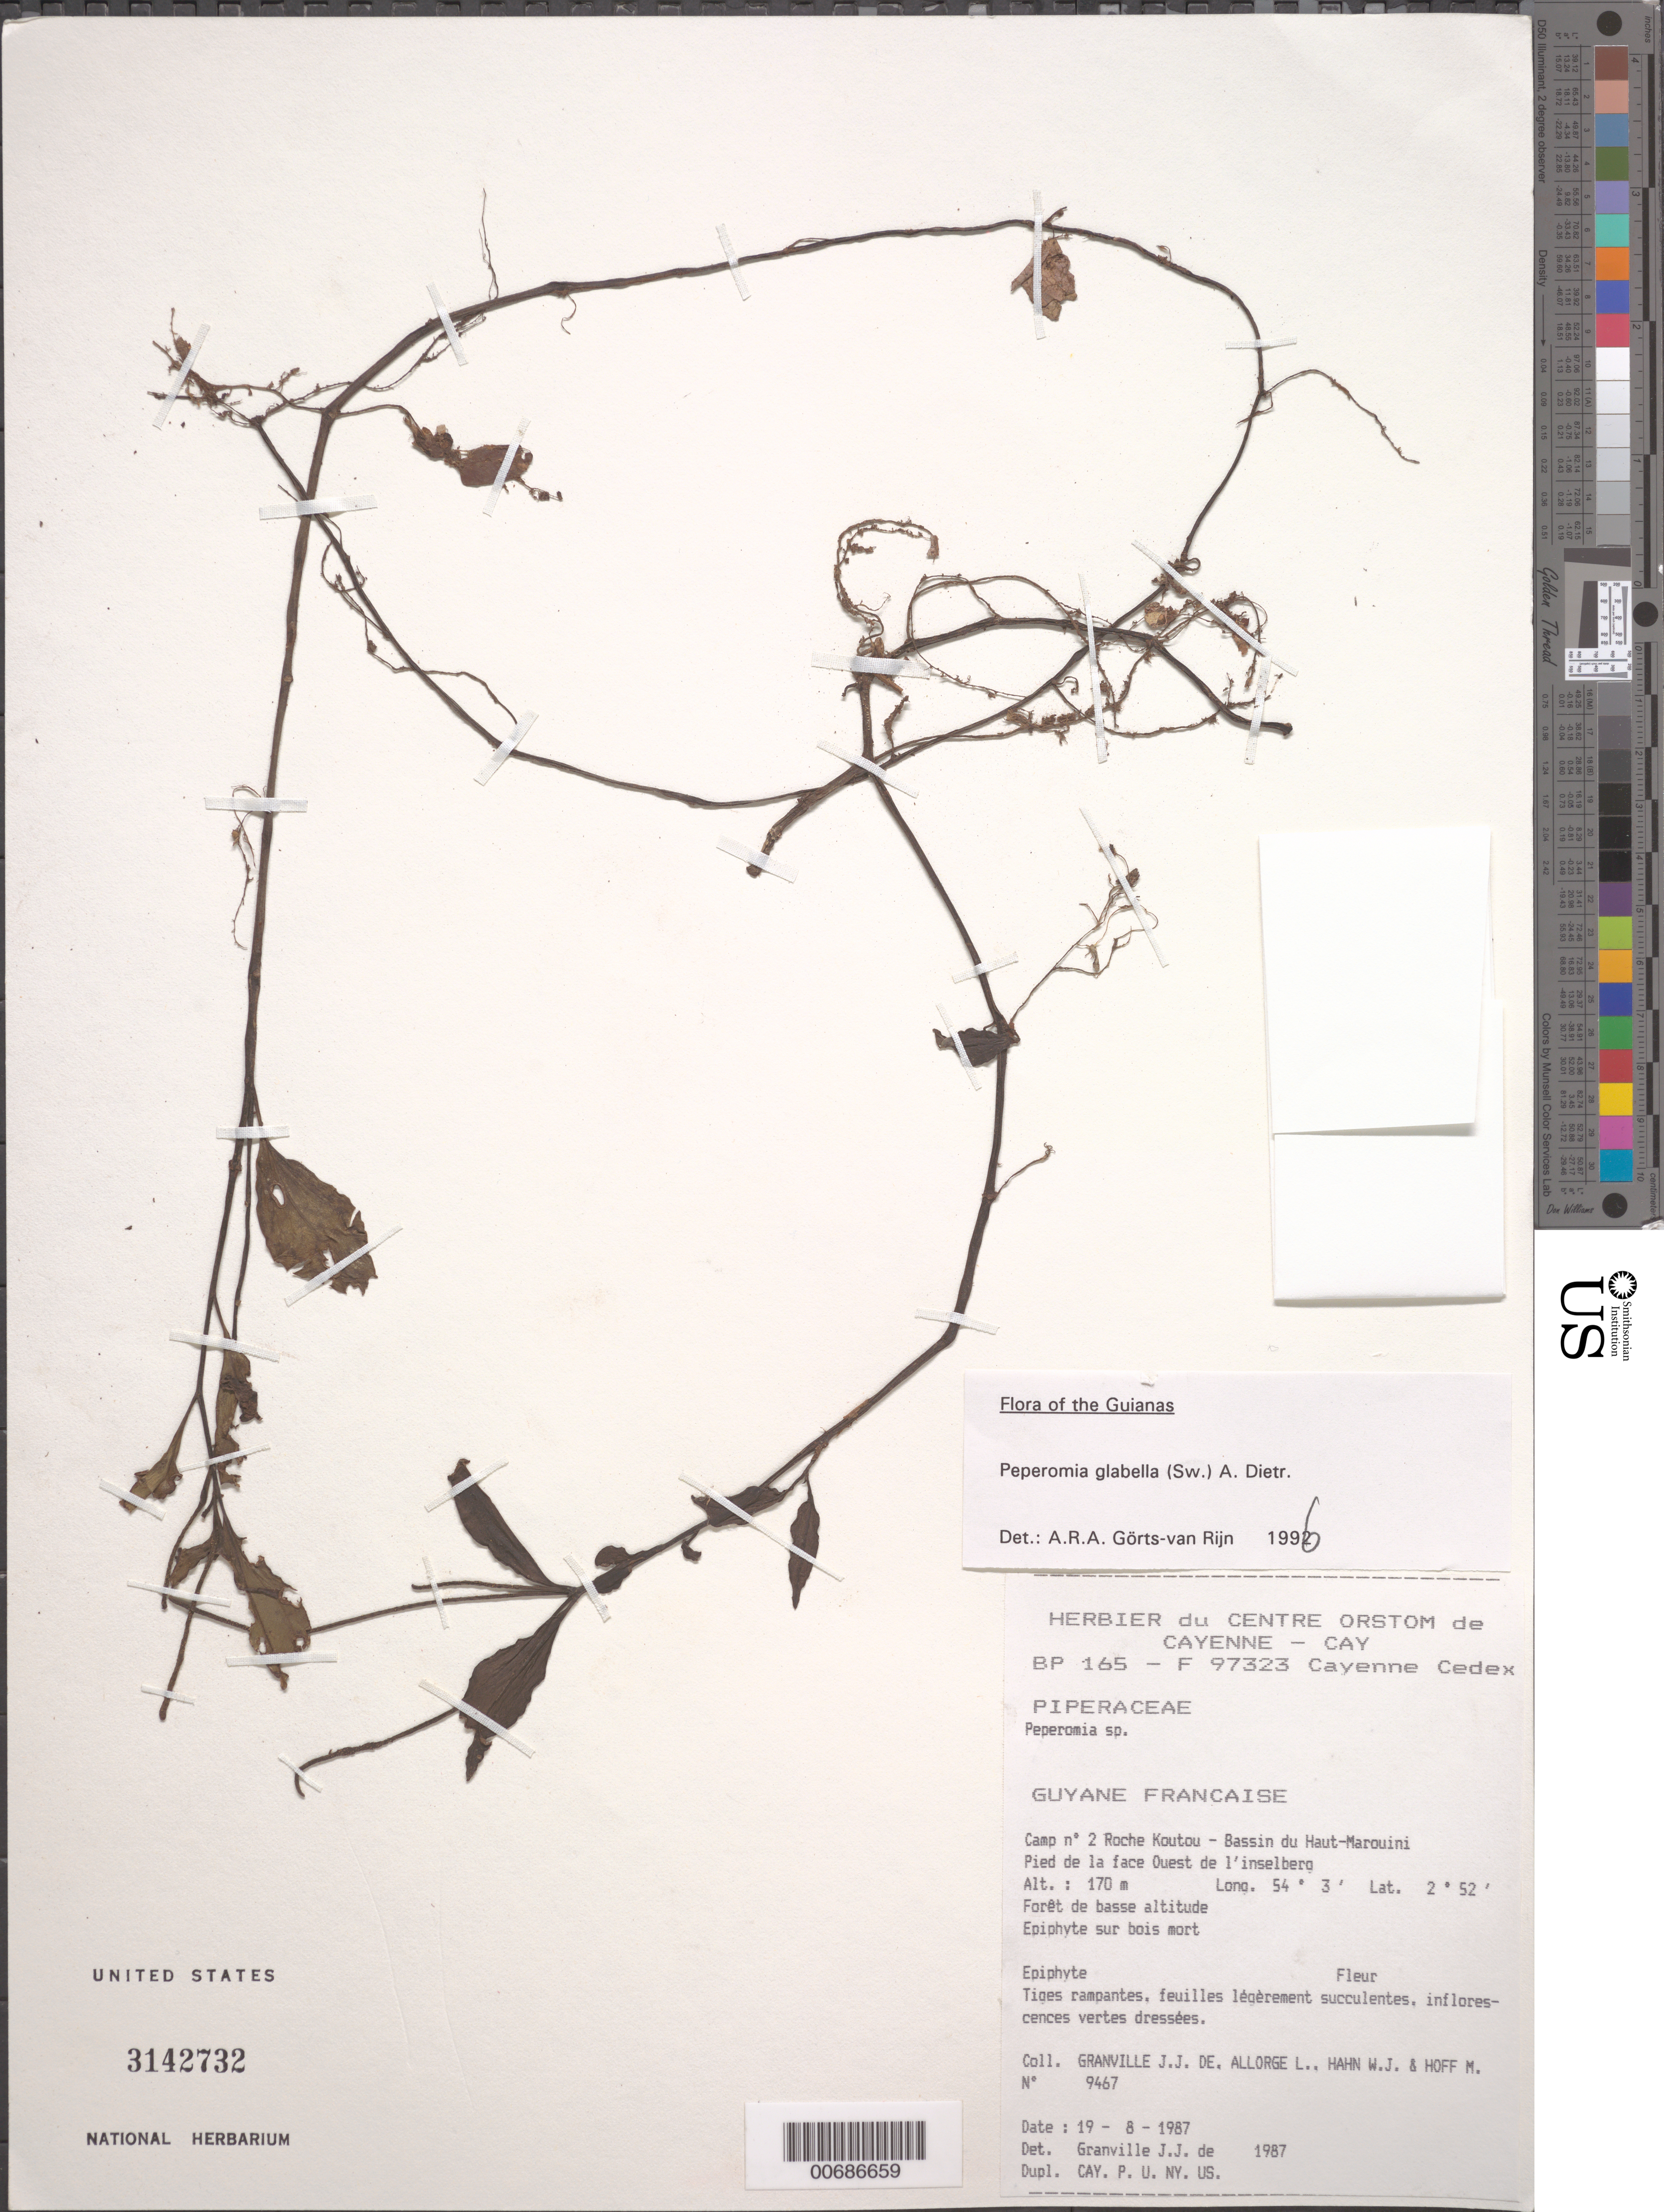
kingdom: Plantae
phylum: Tracheophyta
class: Magnoliopsida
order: Piperales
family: Piperaceae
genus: Peperomia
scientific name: Peperomia glabella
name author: (Sw.) A. Dietr.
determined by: Görts-van Rijn, A. R. A.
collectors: J.-J. de Granville, L. Allorge, W. J. Hahn & M. Hoff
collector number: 9467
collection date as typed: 19-Aug-87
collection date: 1987-08-19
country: French Guiana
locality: Roche Koutou, Bassin du Haut-Marouini, Camp # 2, pied de la face Ouest de l'inselberg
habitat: Forêt de basse altitude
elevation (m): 170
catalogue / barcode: US 3142732